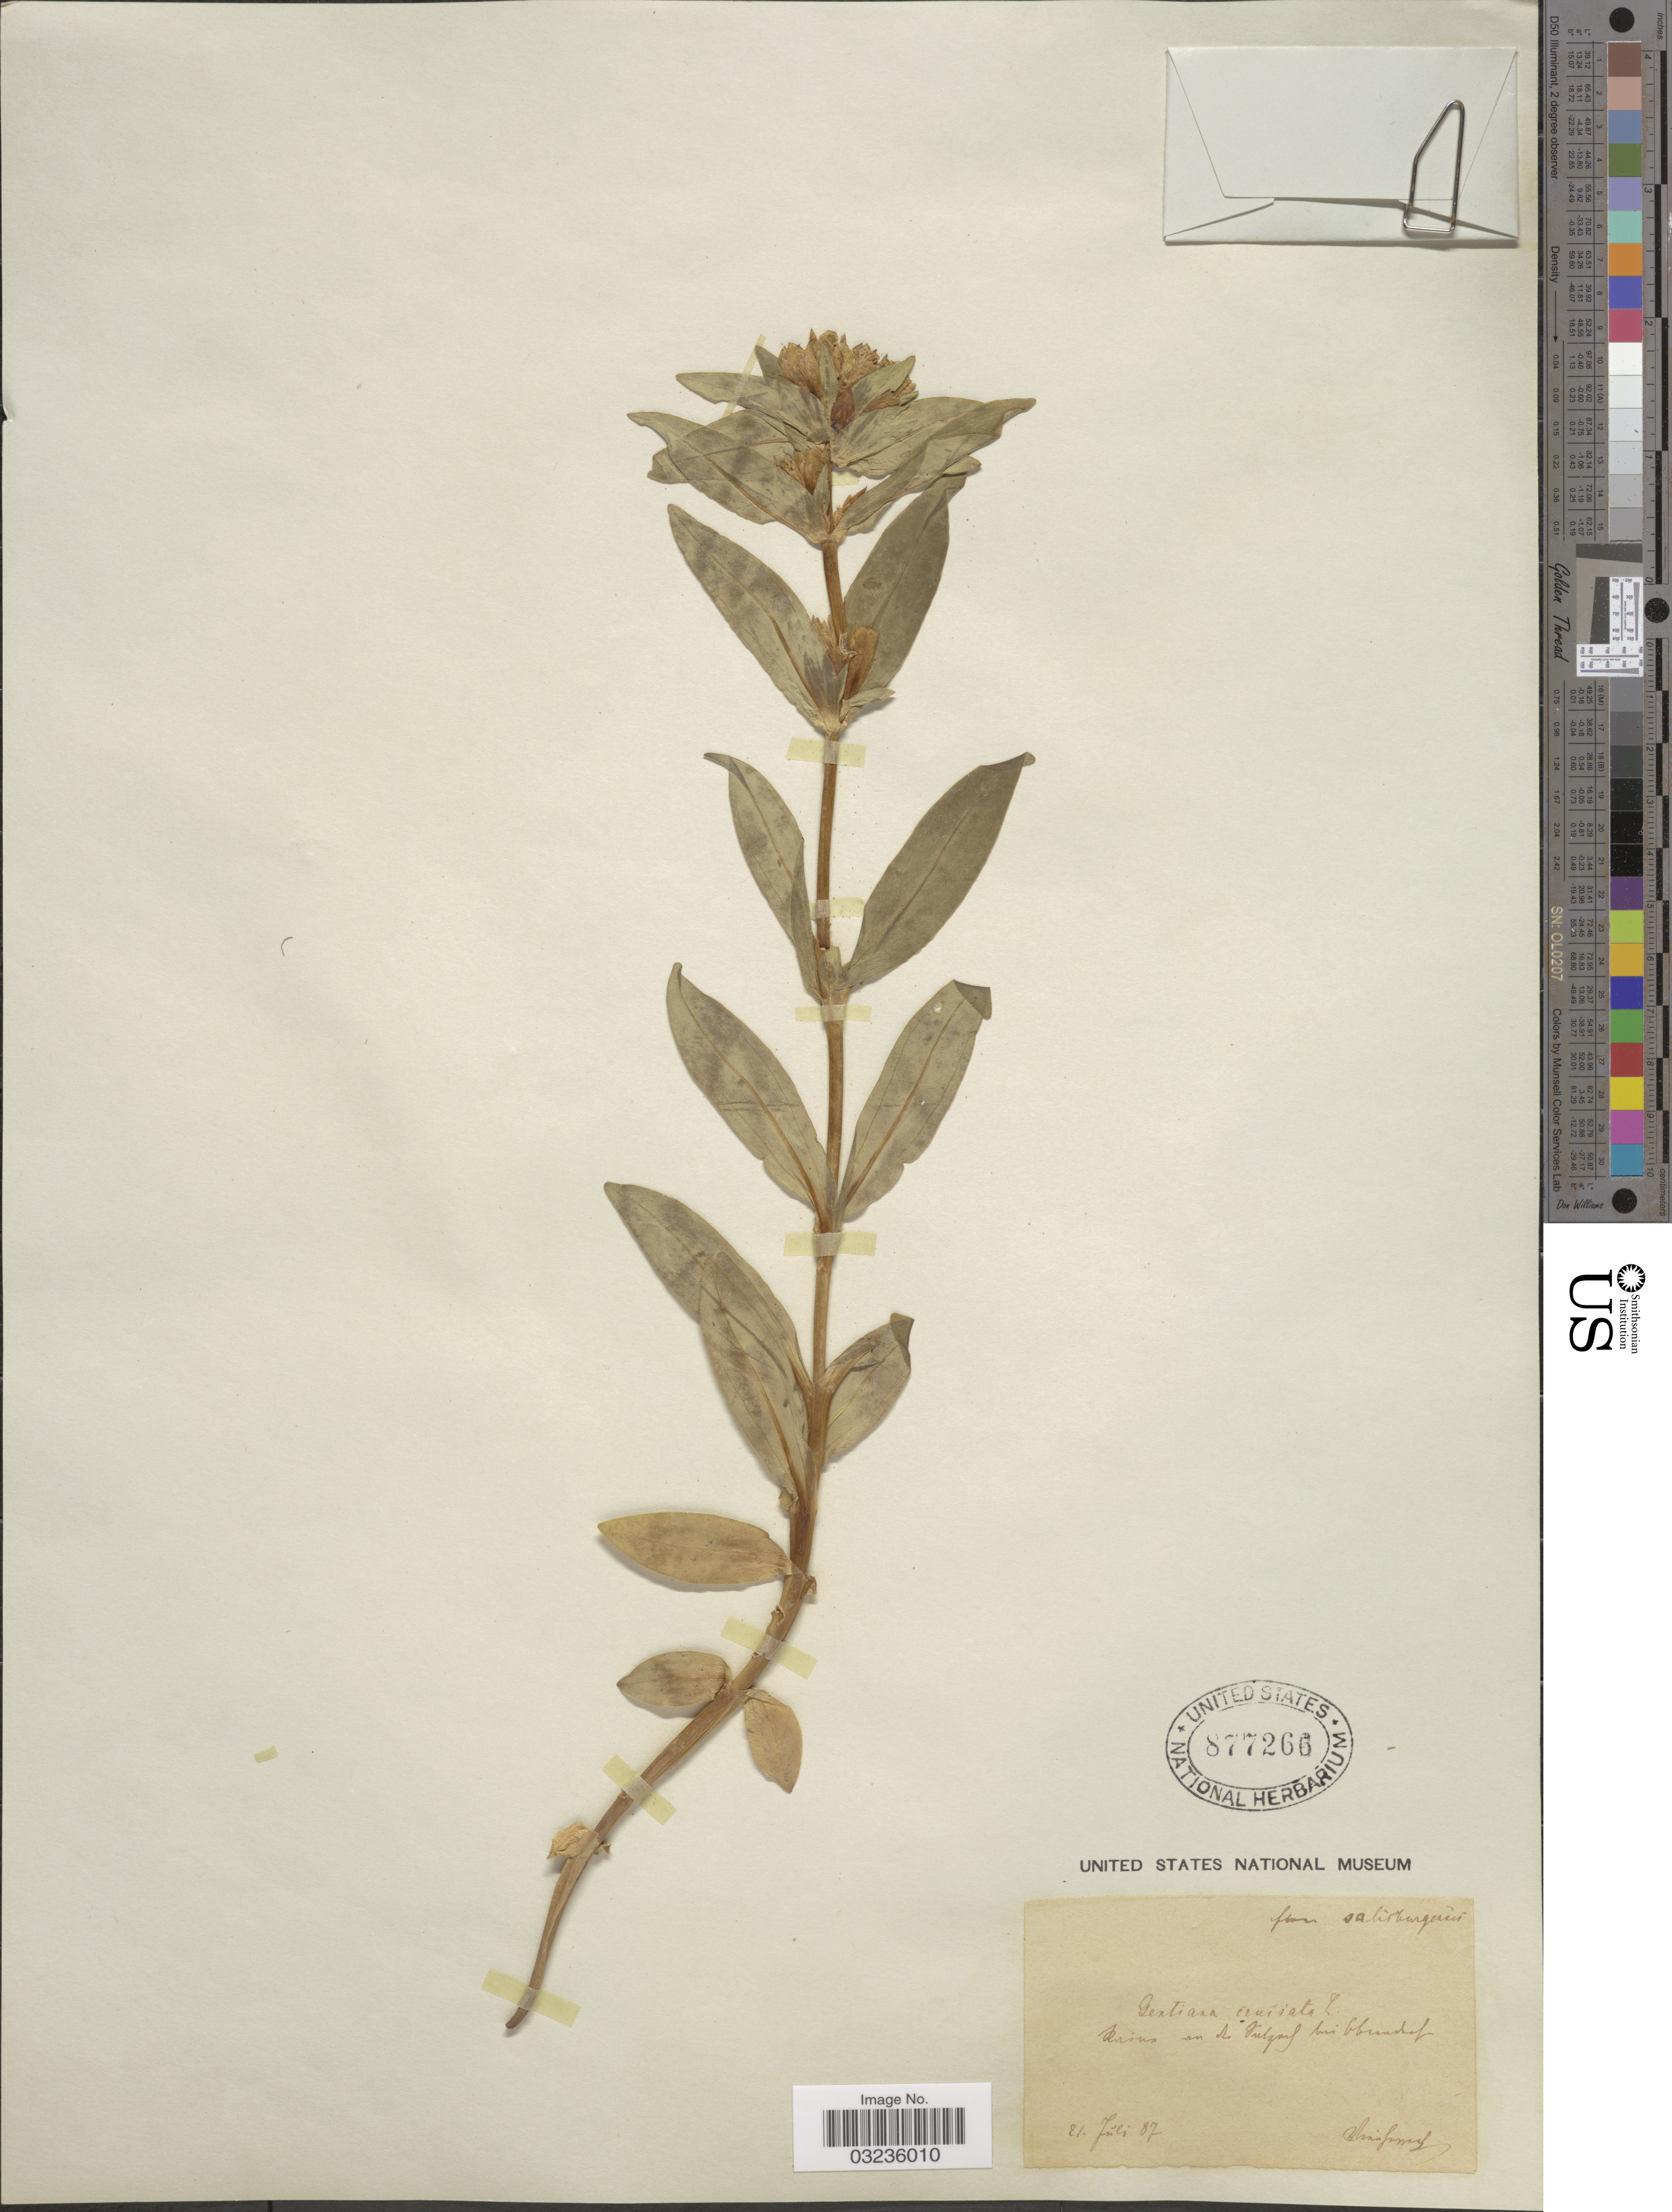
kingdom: Plantae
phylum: Tracheophyta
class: Magnoliopsida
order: Gentianales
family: Gentianaceae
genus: Gentiana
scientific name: Gentiana cruciata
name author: L.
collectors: F. Vierhapper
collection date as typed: Transcribed d/m/y: 21/7/87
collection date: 1887-07-21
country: Austria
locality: Flora Salisburgensis, Raine an d. Salzach bei Oberndorf,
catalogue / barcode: US 877266